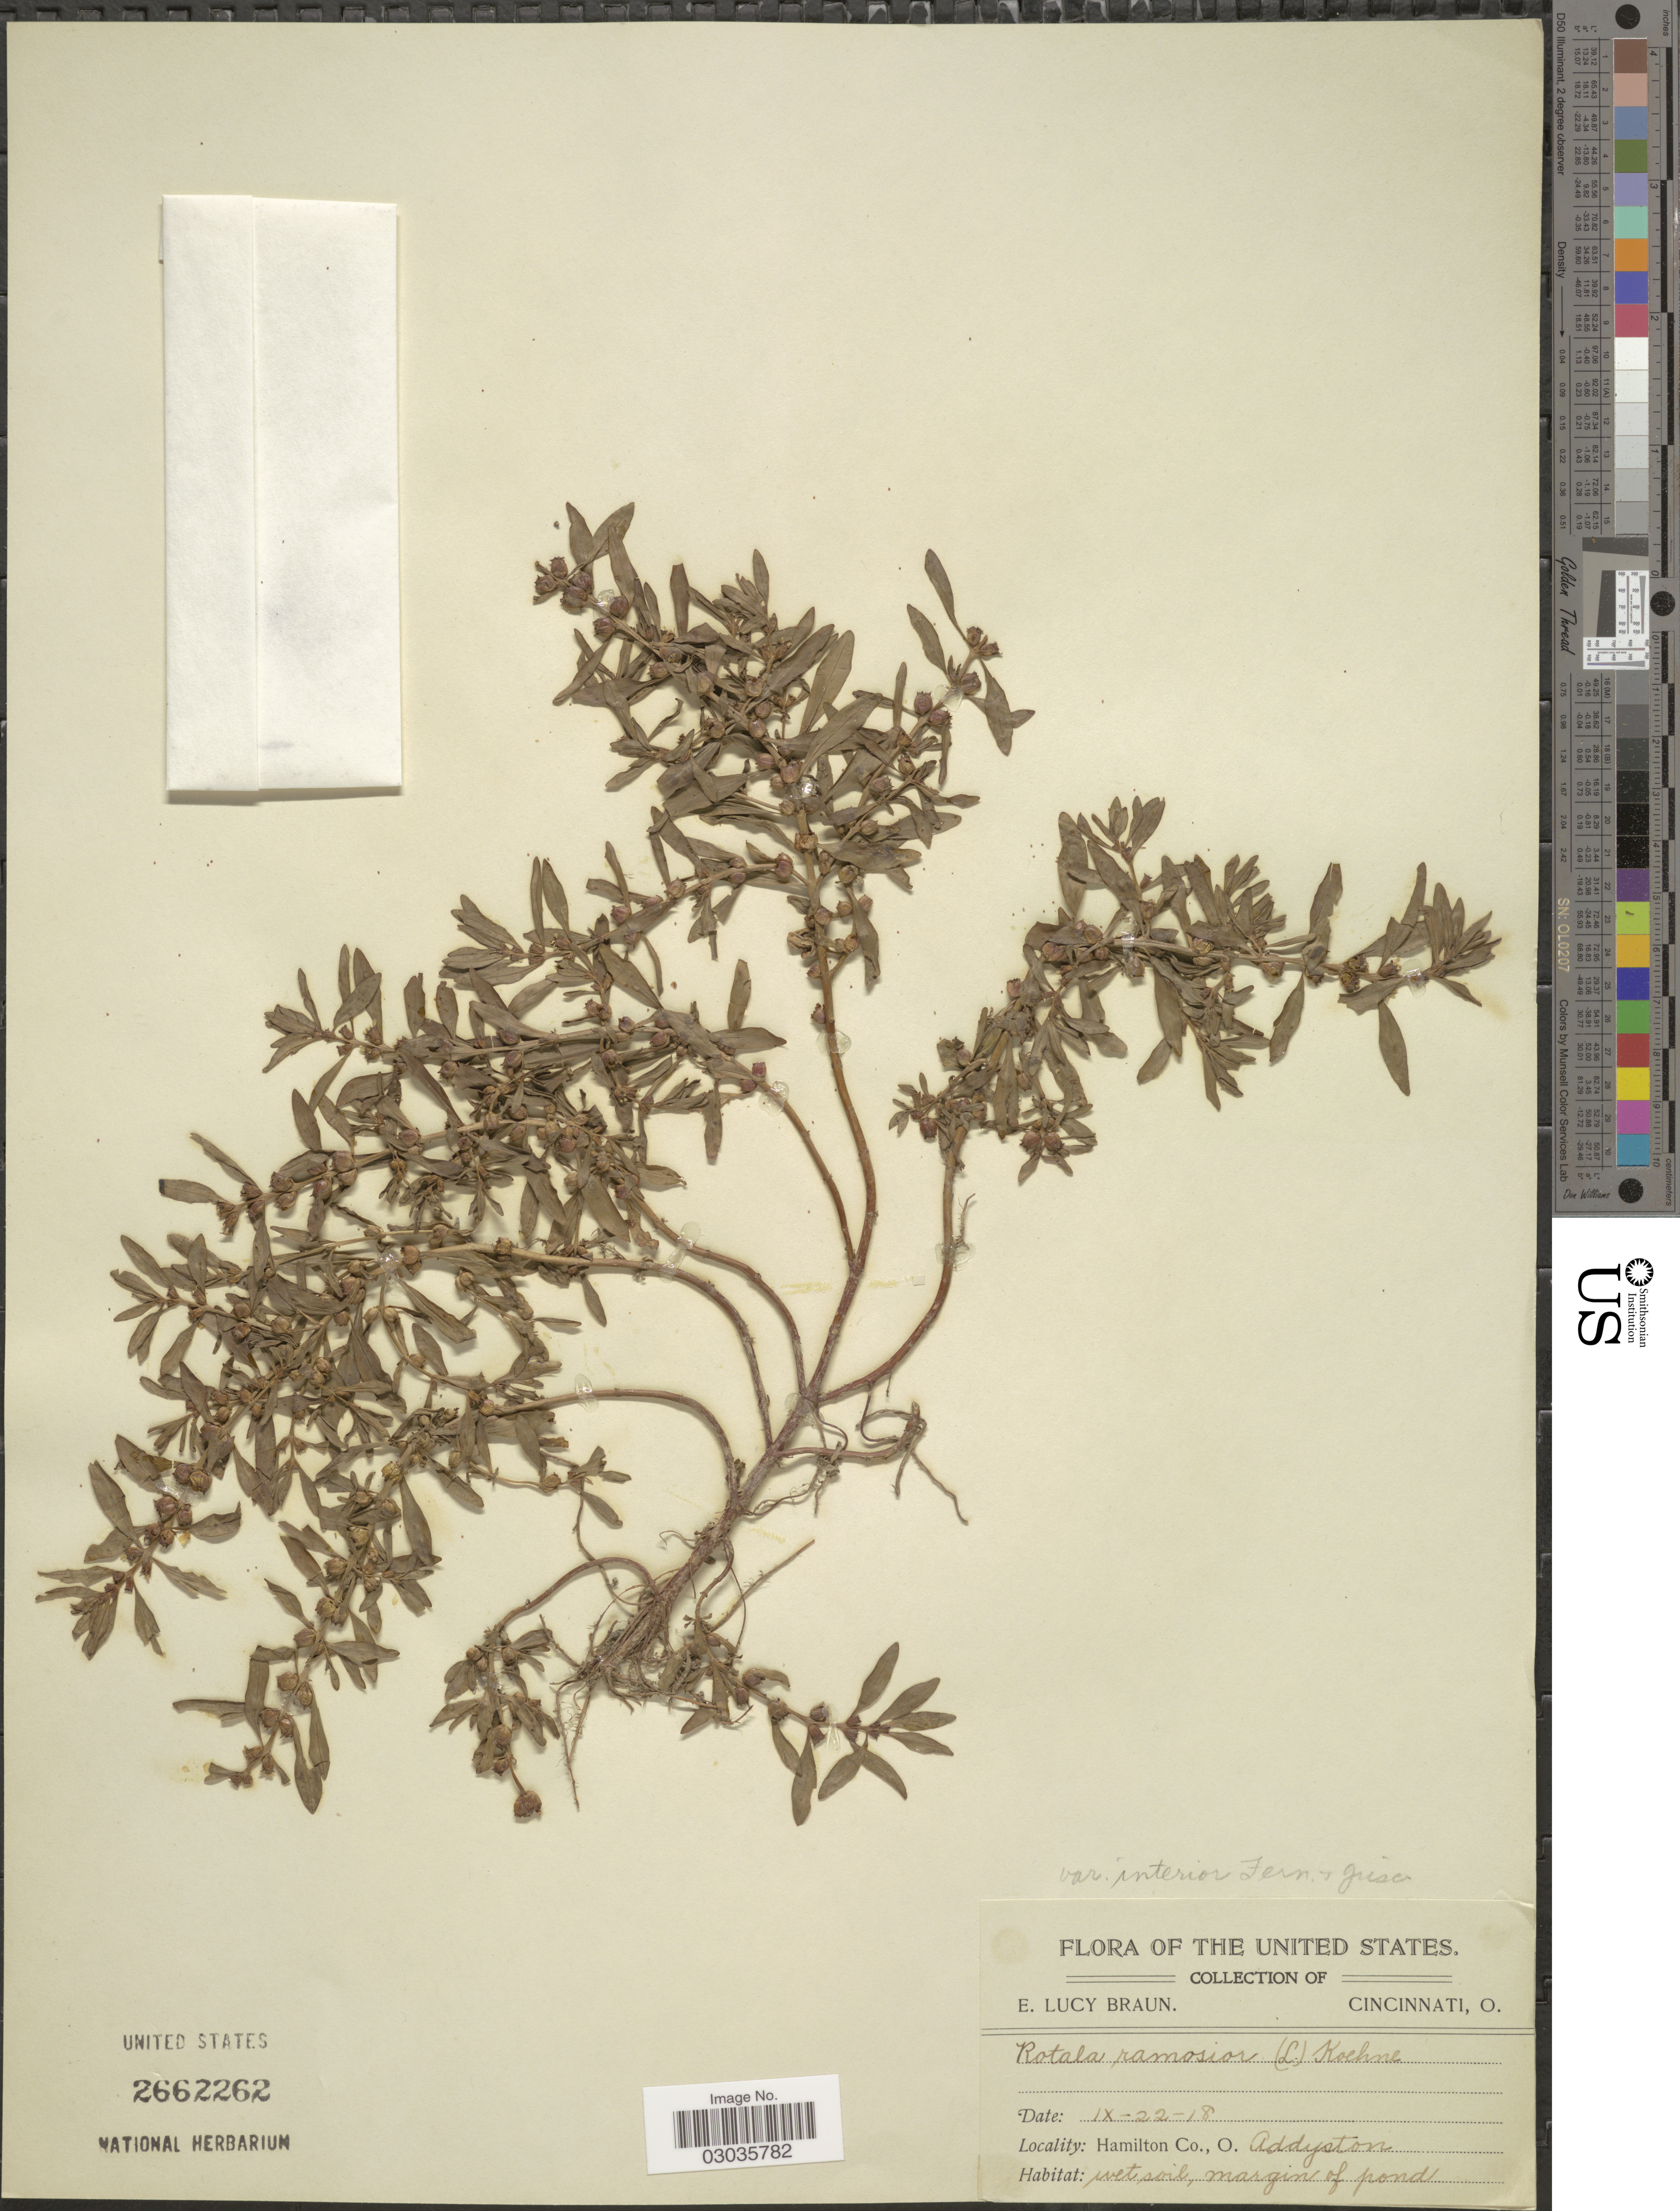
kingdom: Plantae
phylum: Tracheophyta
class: Magnoliopsida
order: Myrtales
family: Lythraceae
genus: Rotala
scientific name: Rotala ramosior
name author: (L.) Koehne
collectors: E. L. Braun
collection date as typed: Transcribed d/m/y: 22/9/18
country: United States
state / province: Ohio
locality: Hamilton Co., O. Addyston.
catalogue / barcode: US 2662262